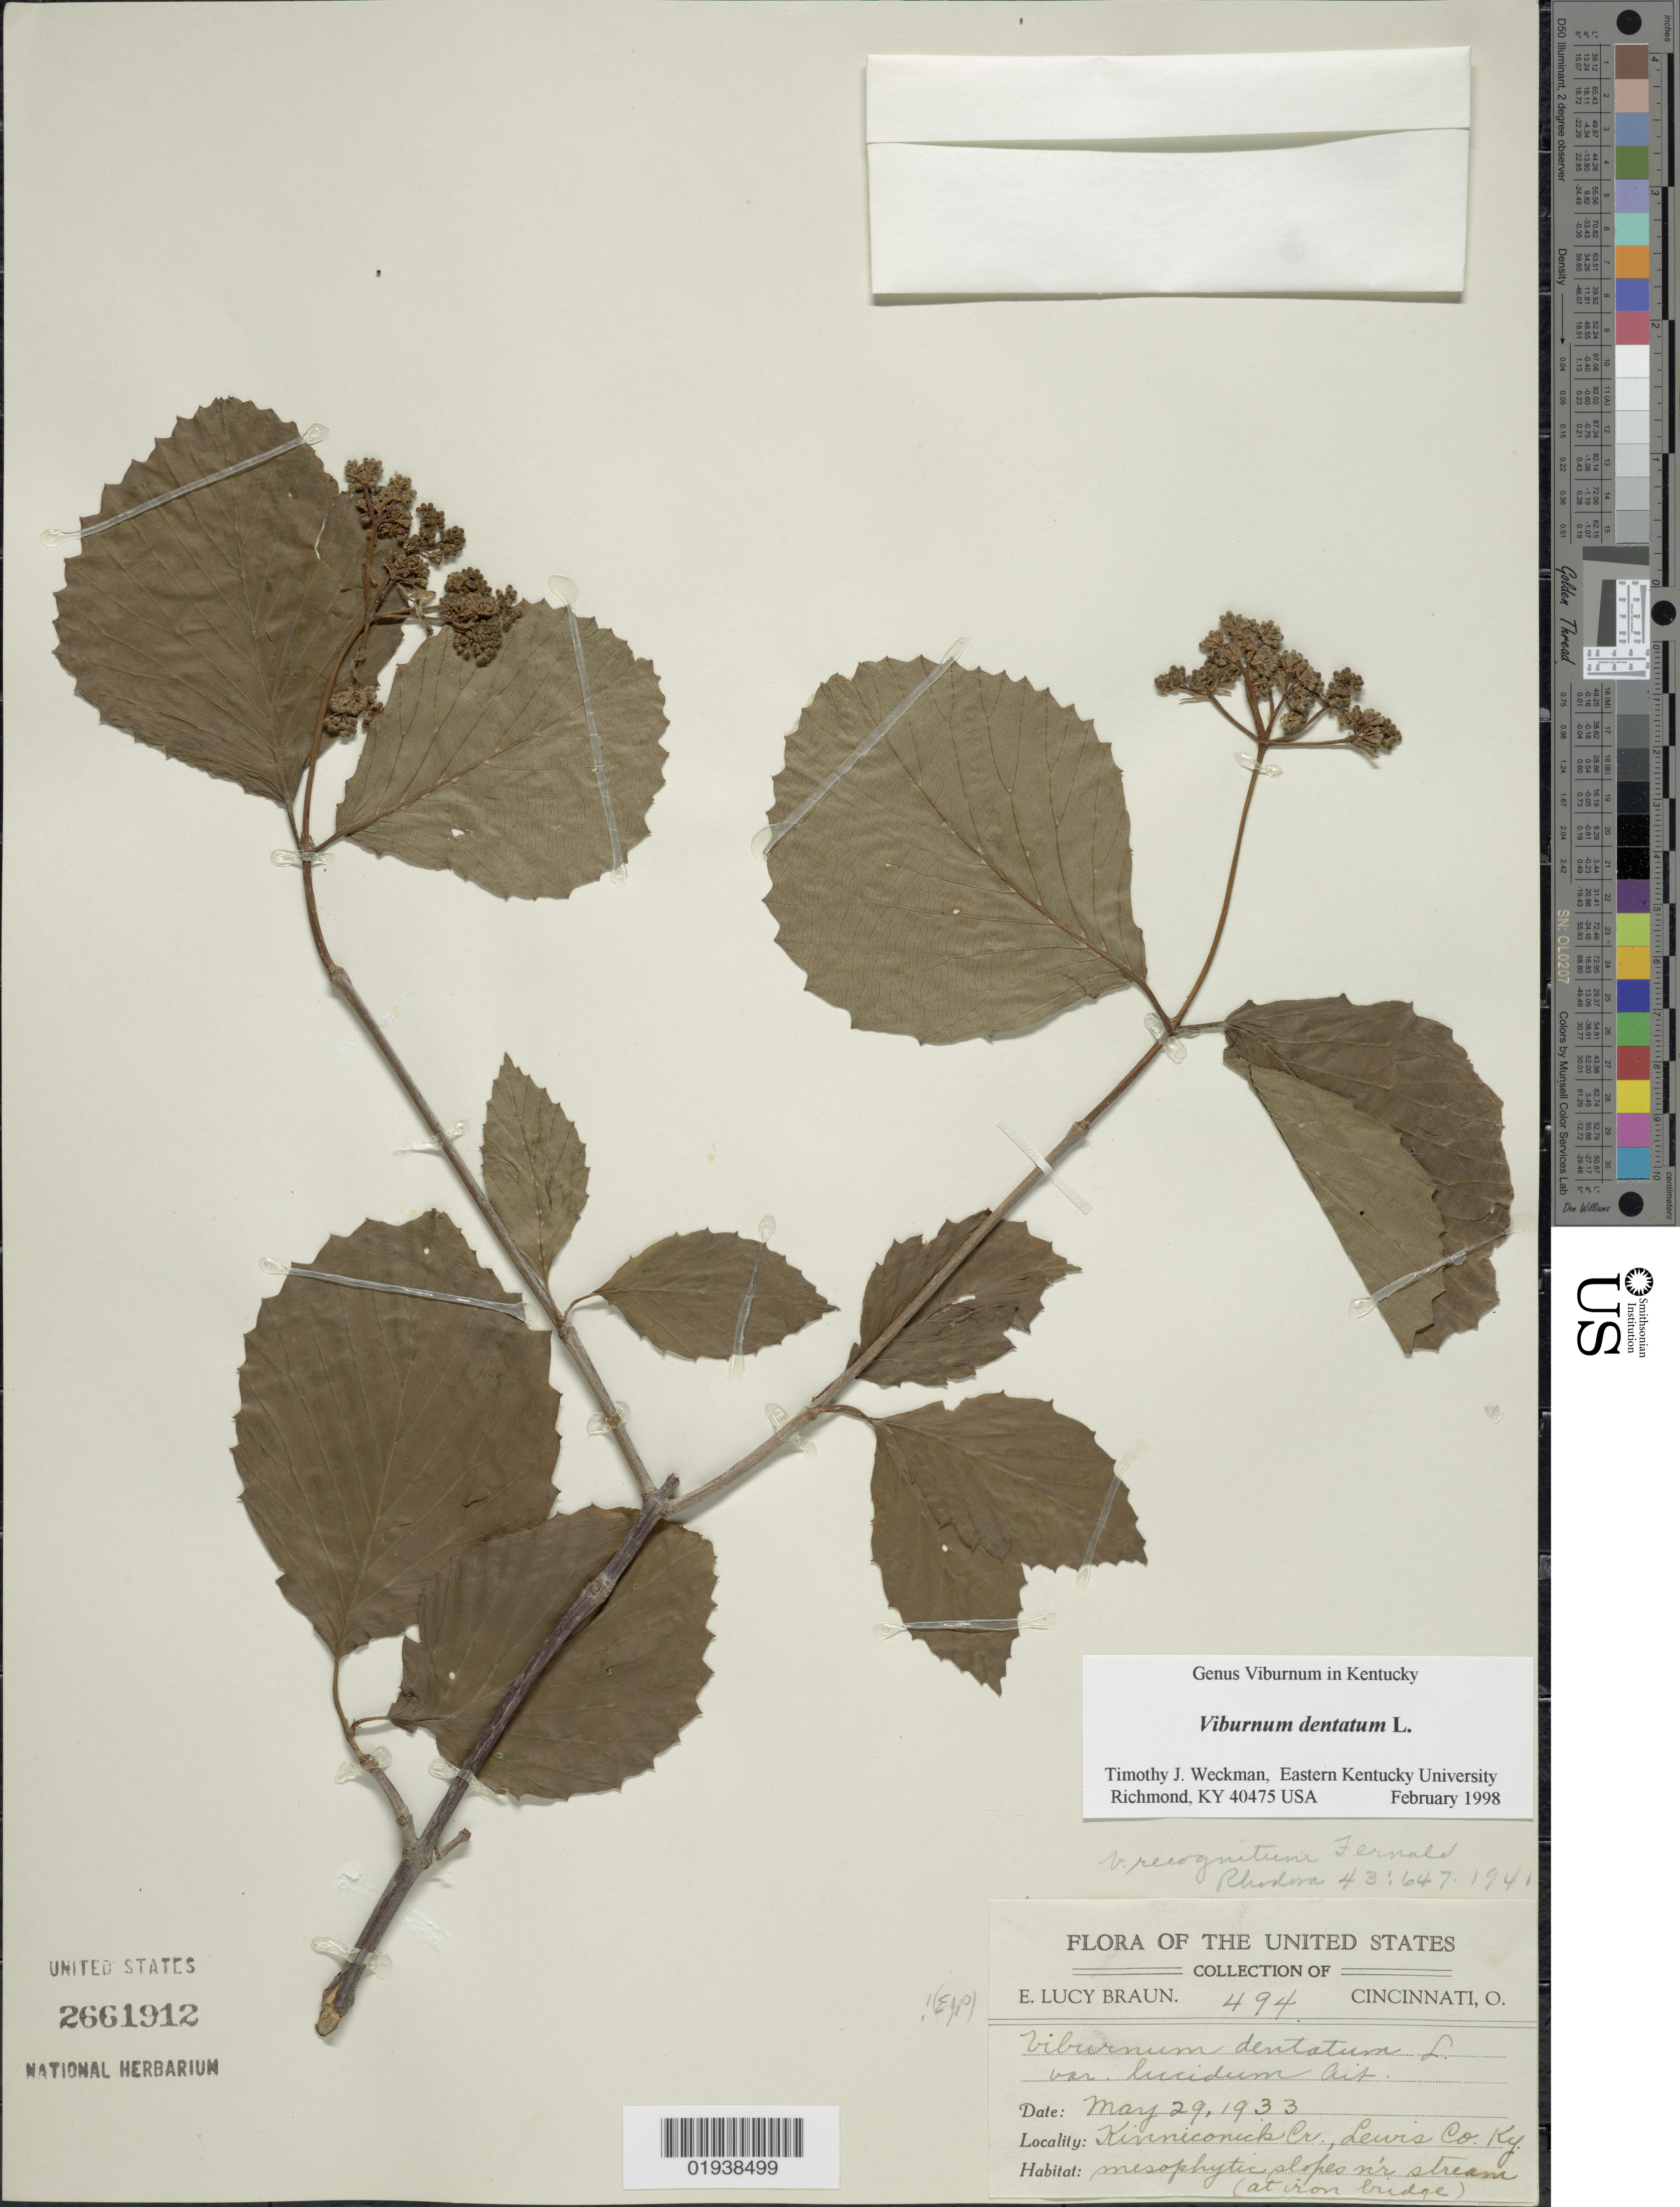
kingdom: Plantae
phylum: Tracheophyta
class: Magnoliopsida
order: Dipsacales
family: Viburnaceae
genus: Viburnum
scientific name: Viburnum dentatum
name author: L.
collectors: E. L. Braun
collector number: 494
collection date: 1933-05-29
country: United States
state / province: Kentucky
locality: Kinniconick Cr., Lewis Co. Ky.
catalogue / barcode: US 2661912